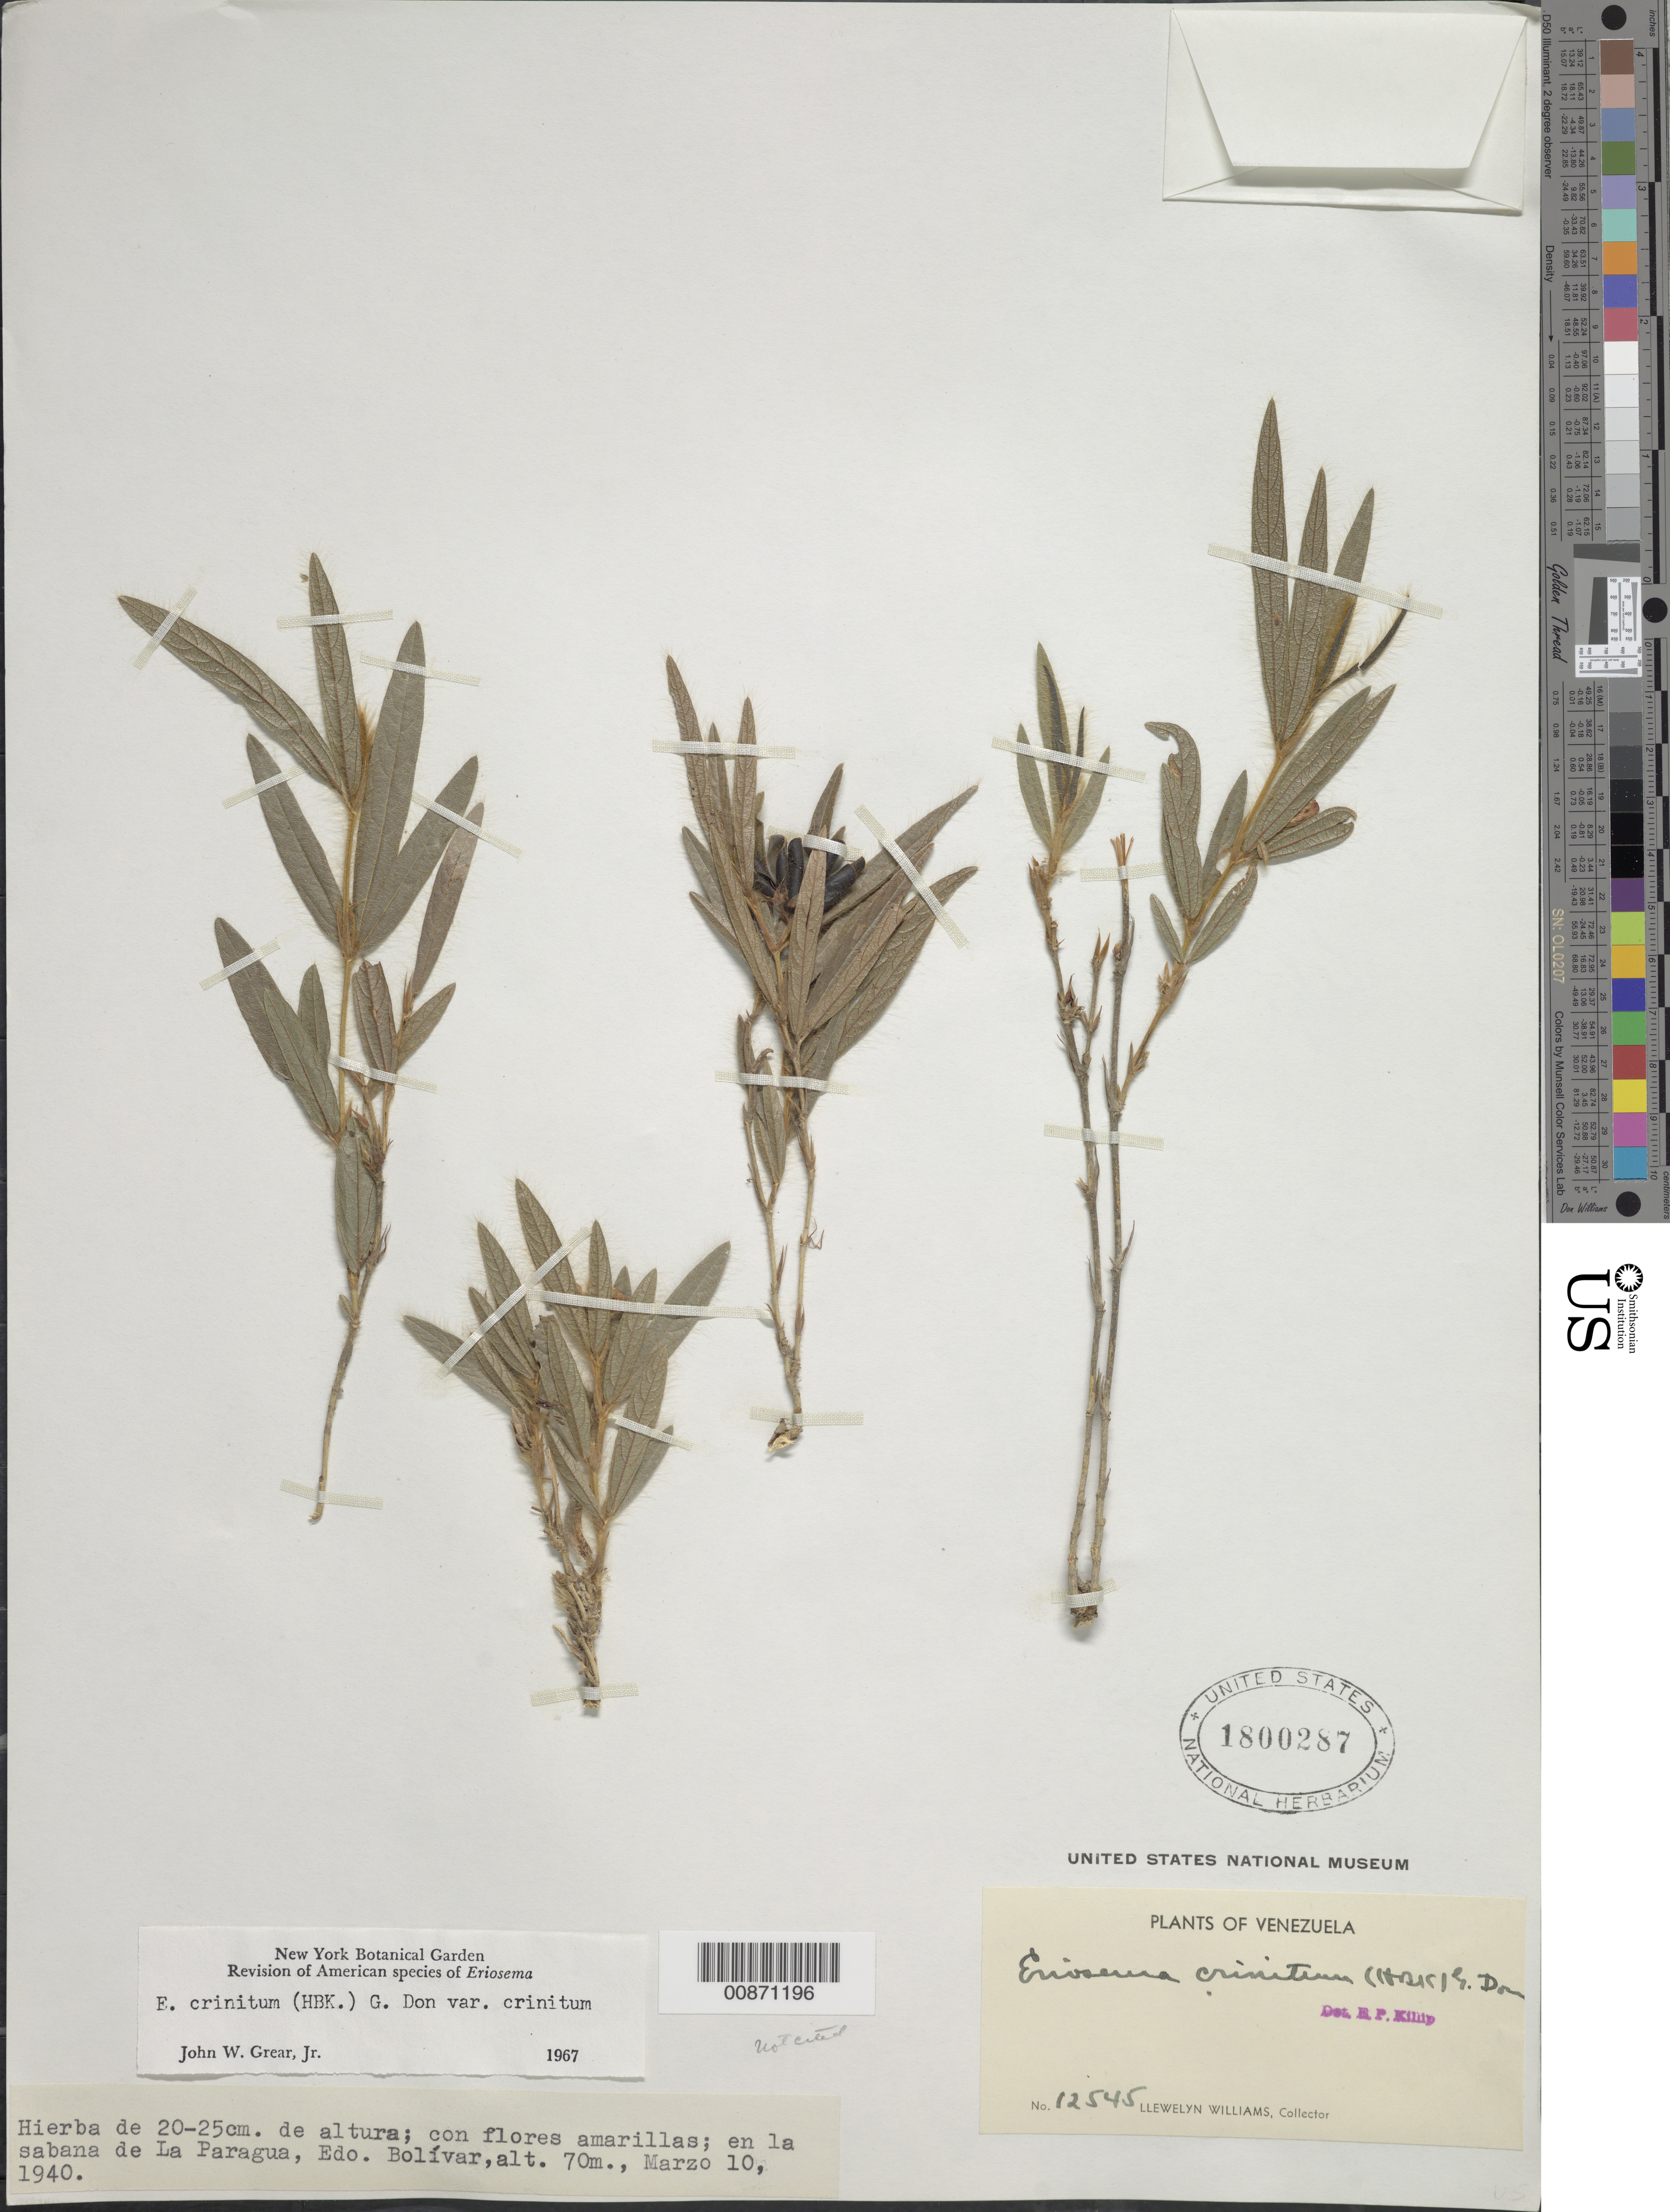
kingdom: Plantae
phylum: Tracheophyta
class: Magnoliopsida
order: Fabales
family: Fabaceae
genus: Eriosema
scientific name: Eriosema crinitum var. crinitum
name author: (Kunth) G. Don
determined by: Grear, J. W., Jr.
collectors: Ll. Williams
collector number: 12545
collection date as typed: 10-Mar-40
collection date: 1940-03-10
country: Venezuela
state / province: Bolívar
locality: La Paragua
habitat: Sabana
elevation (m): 70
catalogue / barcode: US 1800287